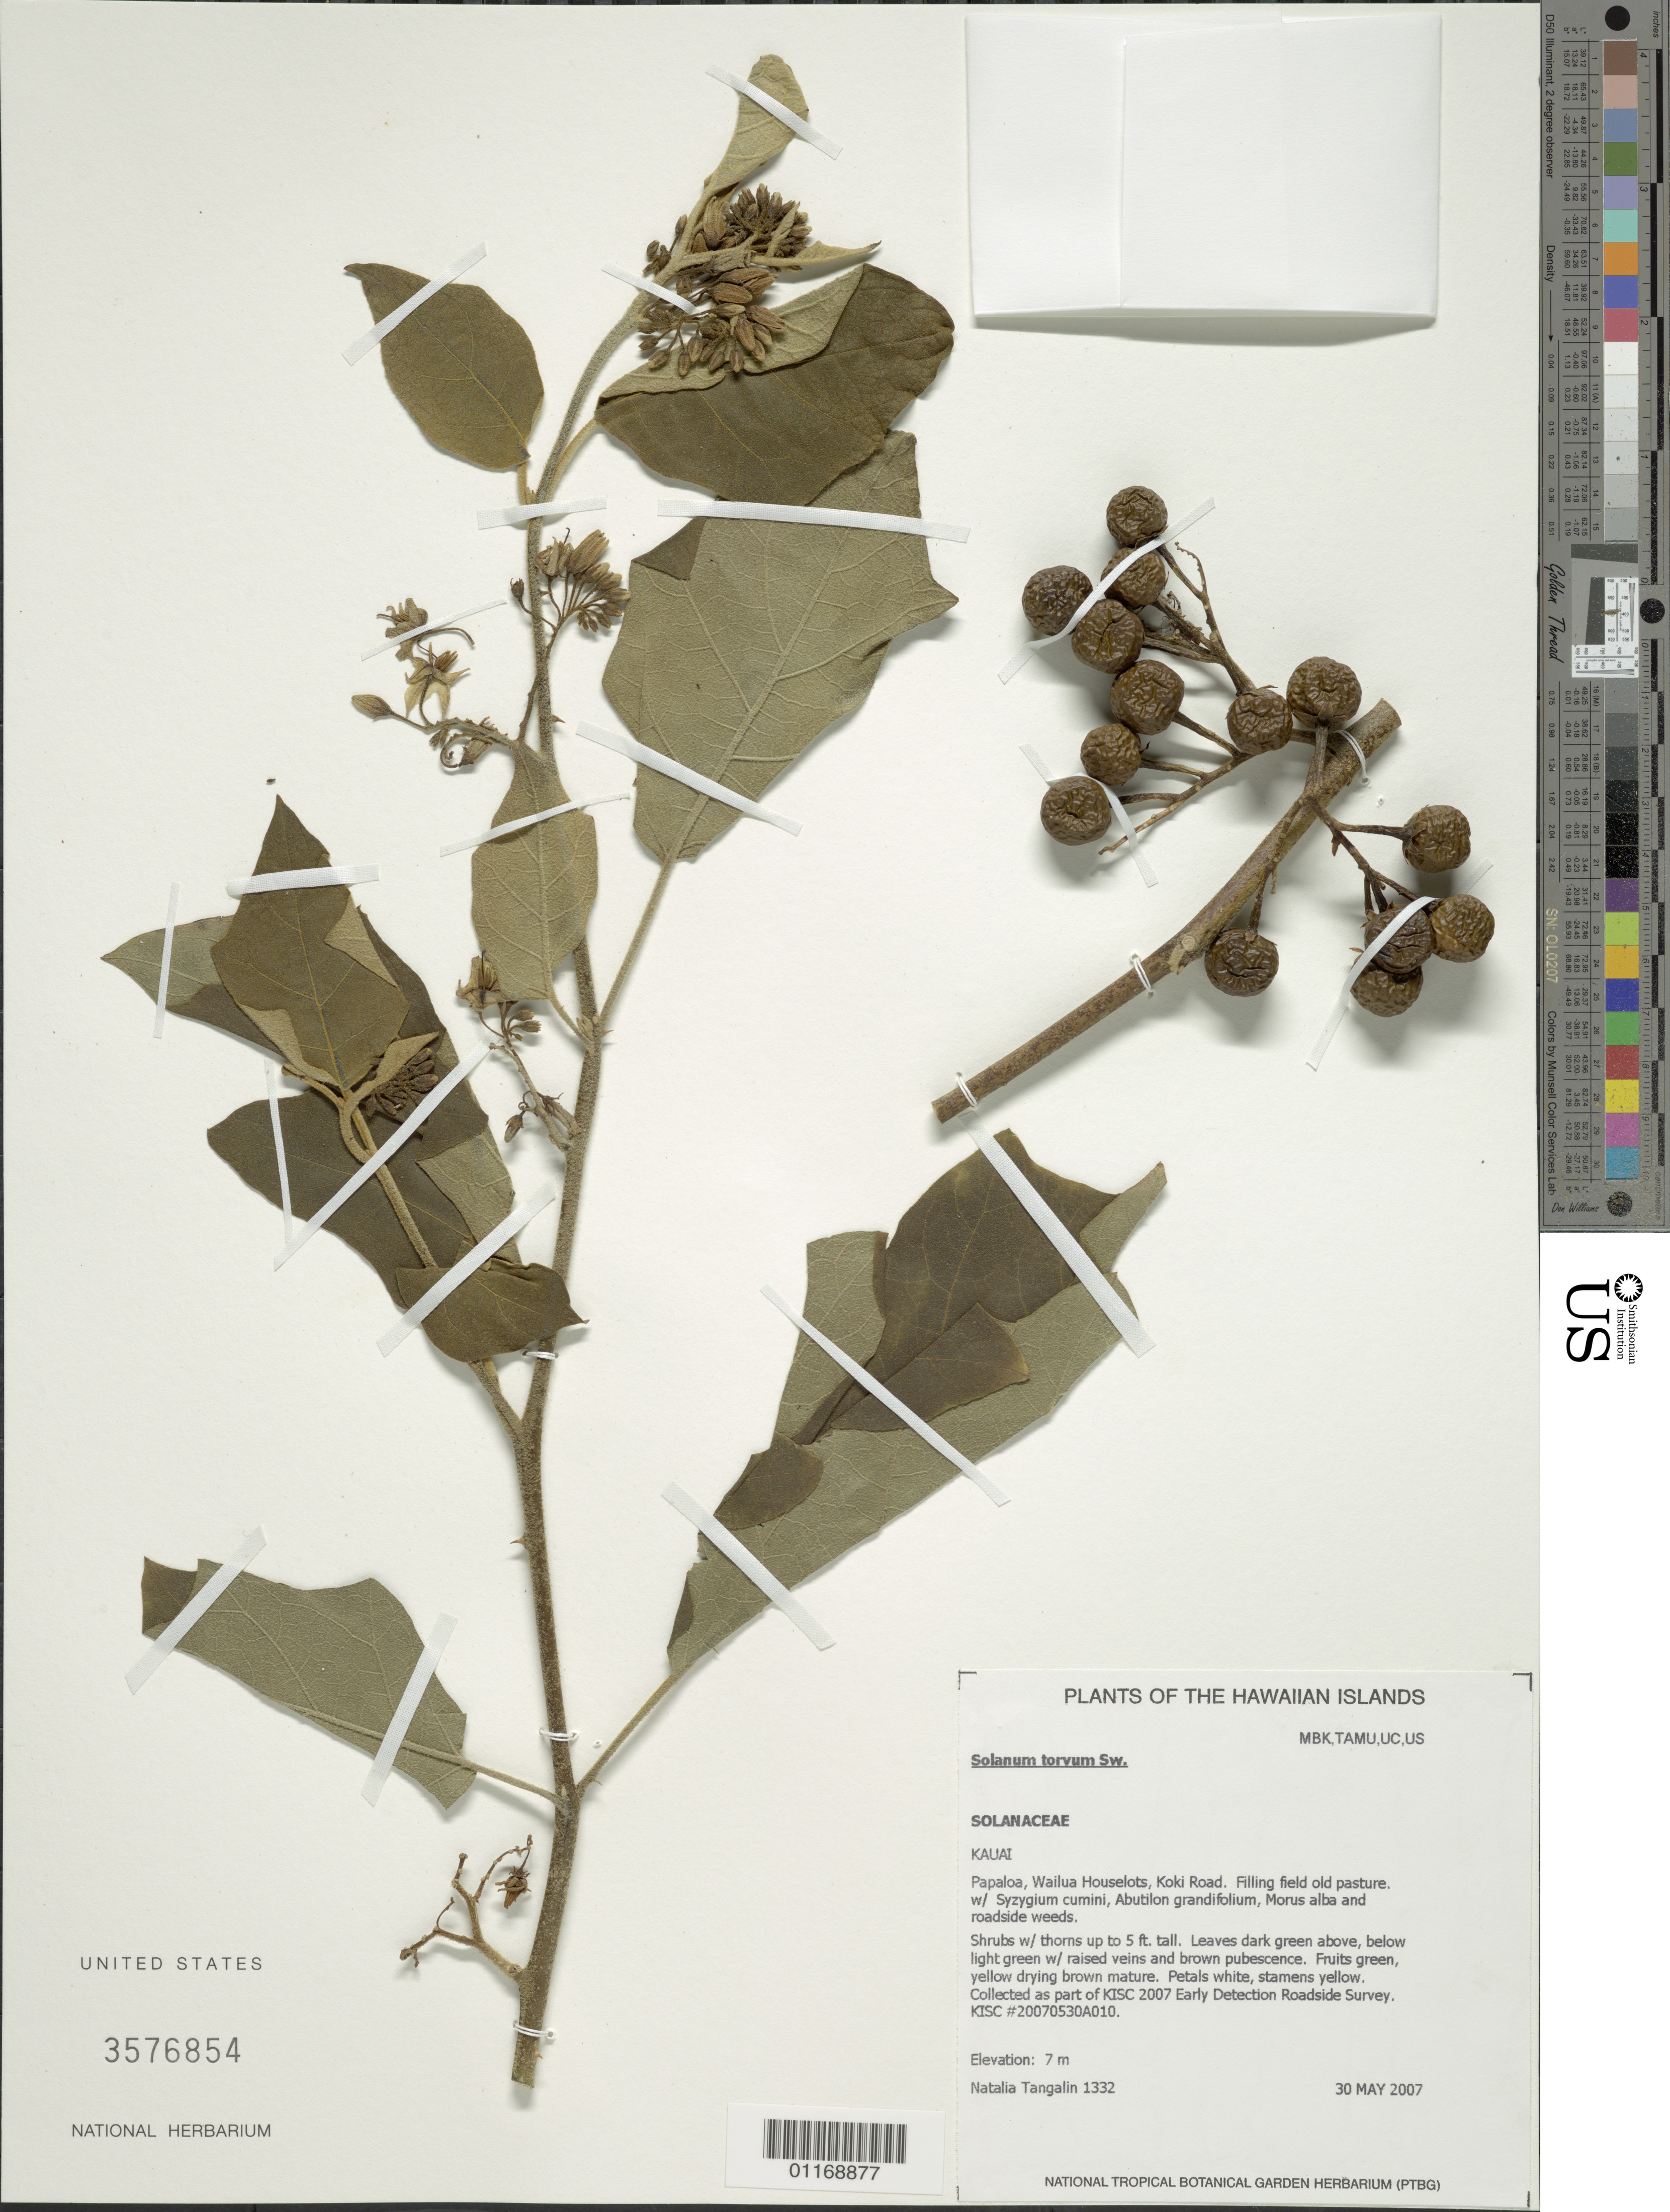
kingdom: Plantae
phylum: Tracheophyta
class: Magnoliopsida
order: Solanales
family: Solanaceae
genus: Solanum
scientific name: Solanum torvum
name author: Sw.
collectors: N. Tangalin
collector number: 1332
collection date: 2007-05-30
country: United States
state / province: Hawaii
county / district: Kauai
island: Kaua'i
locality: Papaloa, Wailua houselots, Koki Road.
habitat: Filling field old pasture.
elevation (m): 7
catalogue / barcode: US 3576844